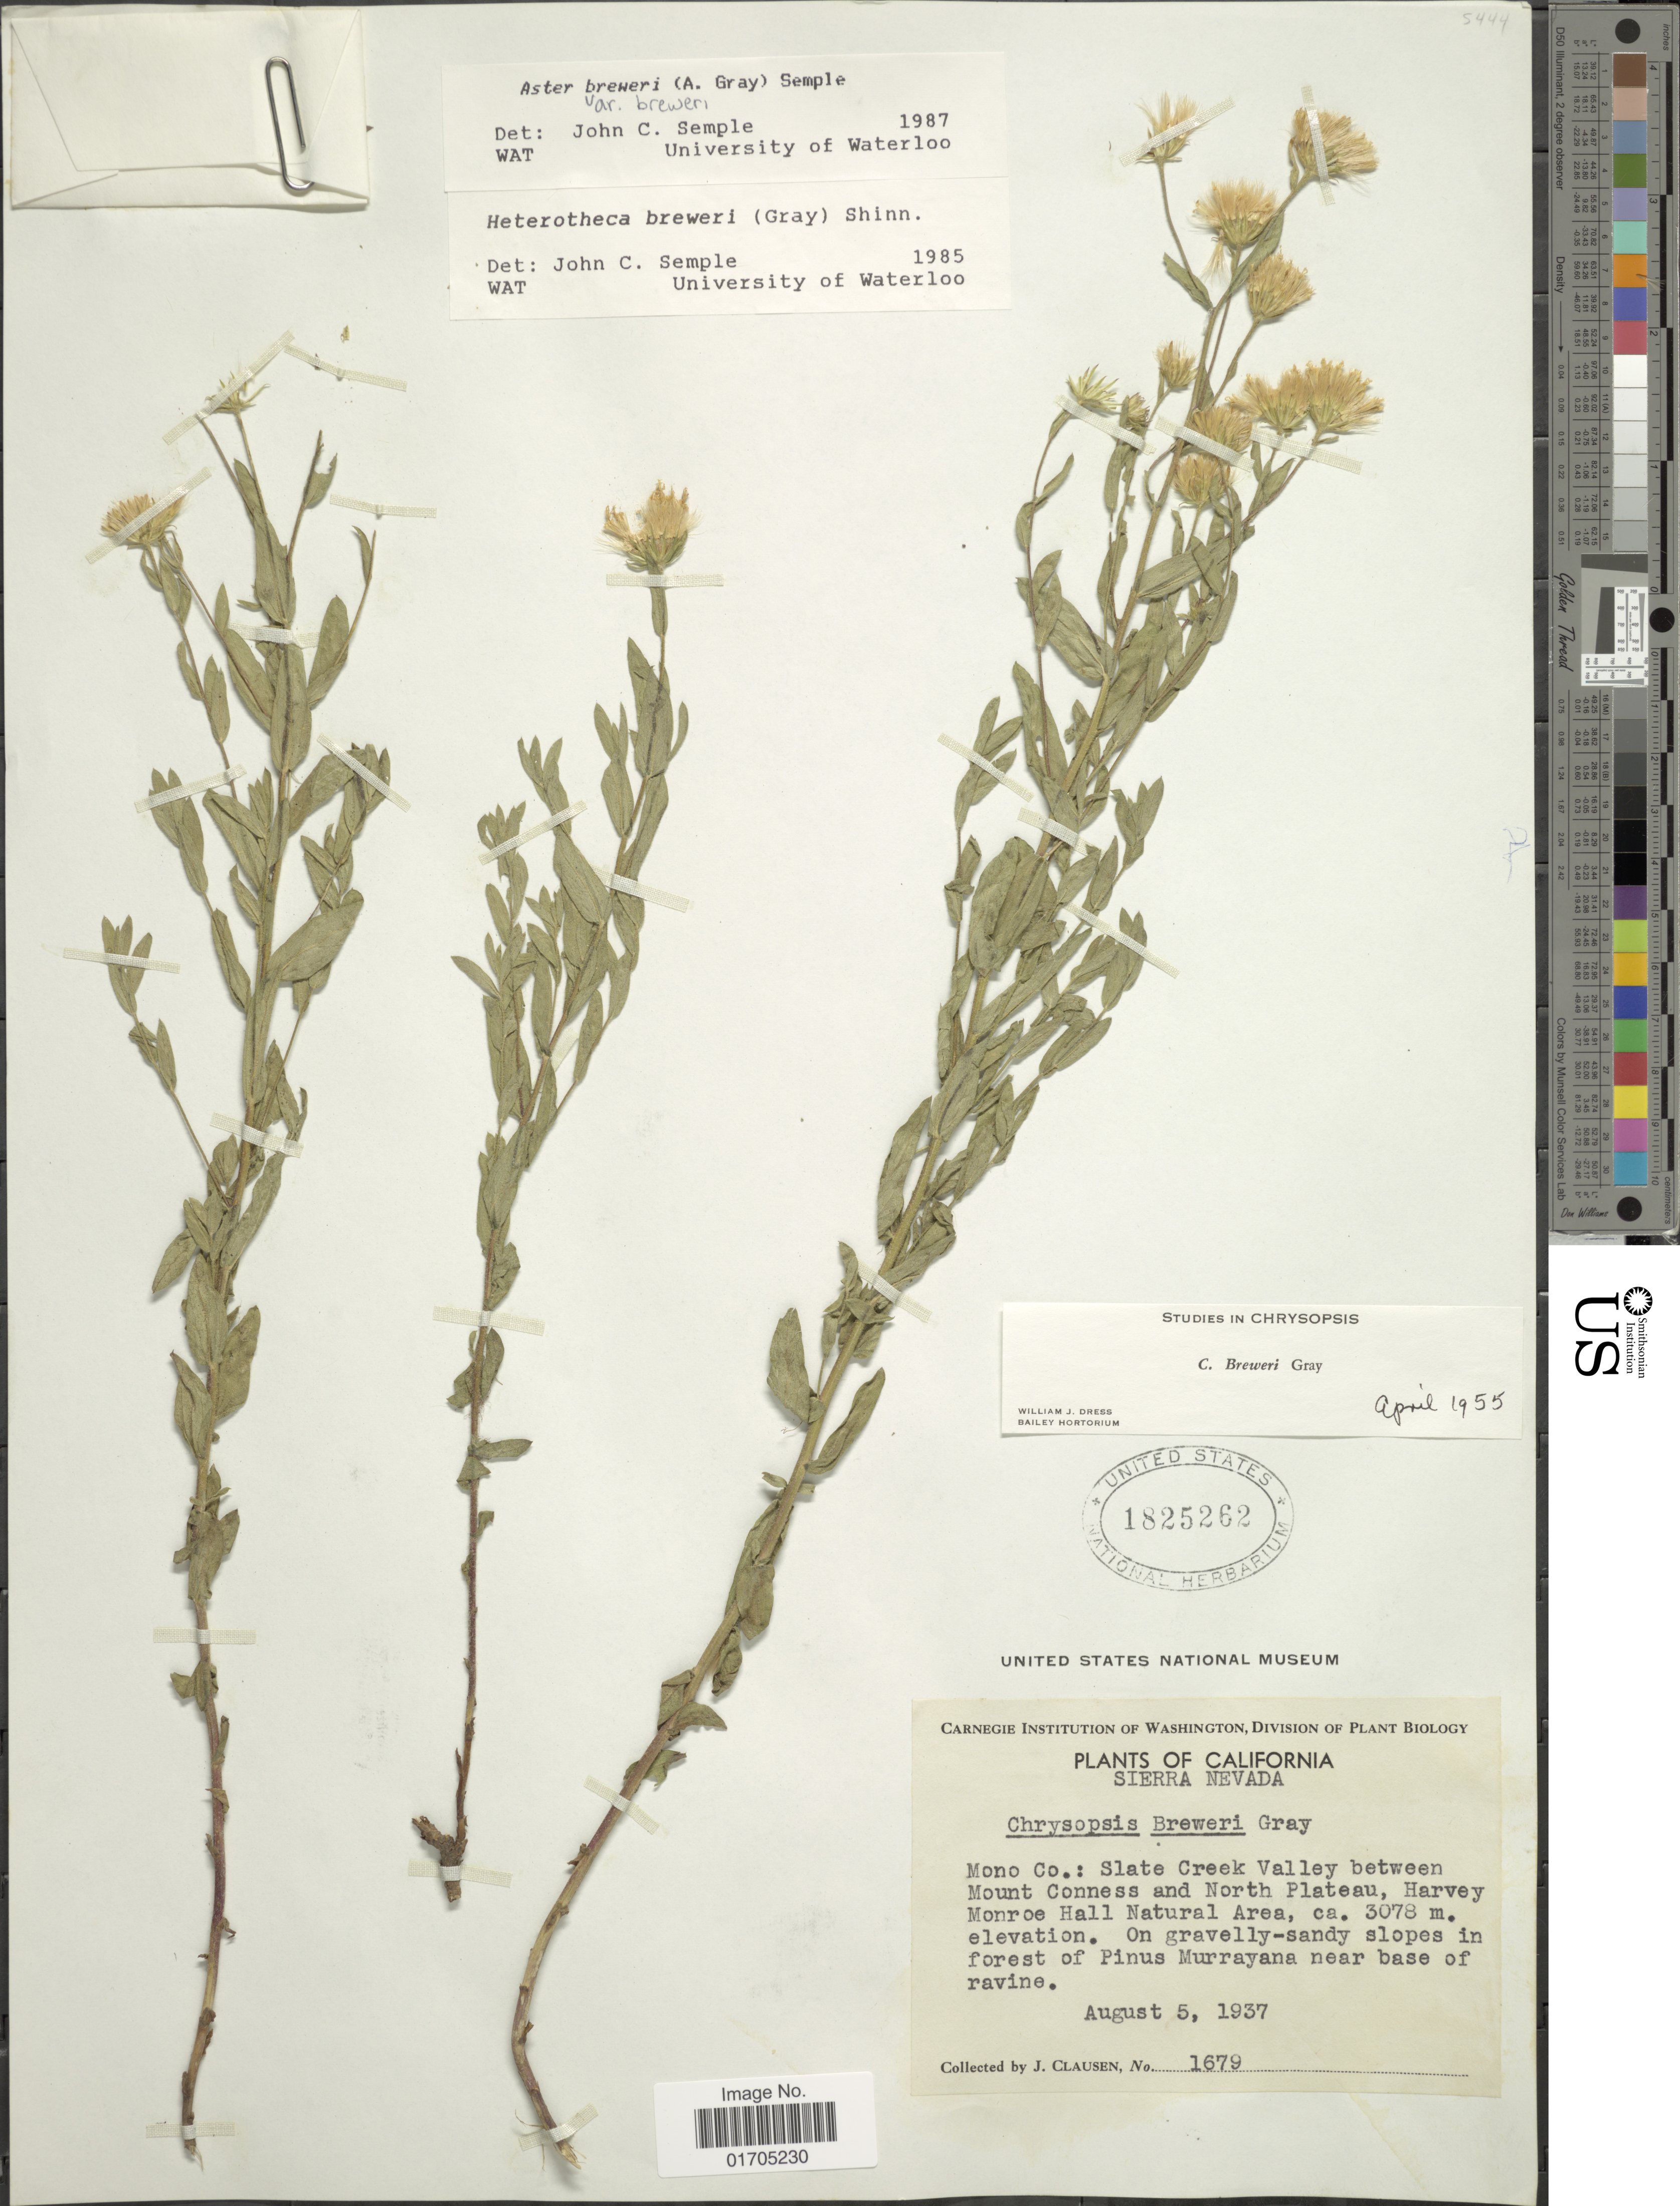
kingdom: Plantae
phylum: Tracheophyta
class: Magnoliopsida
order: Asterales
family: Asteraceae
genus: Eucephalus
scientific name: Eucephalus breweri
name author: (A. Gray) G.L. Nesom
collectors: J. Clausen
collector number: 1679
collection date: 1937-08-05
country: United States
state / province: California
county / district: Mono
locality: Sierra Nevada, Mono Co.: Slate Creek Valley between Mount Conness and North Plateau, Harvey Monroe Hall Natural Area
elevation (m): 3078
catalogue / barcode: US 1825262